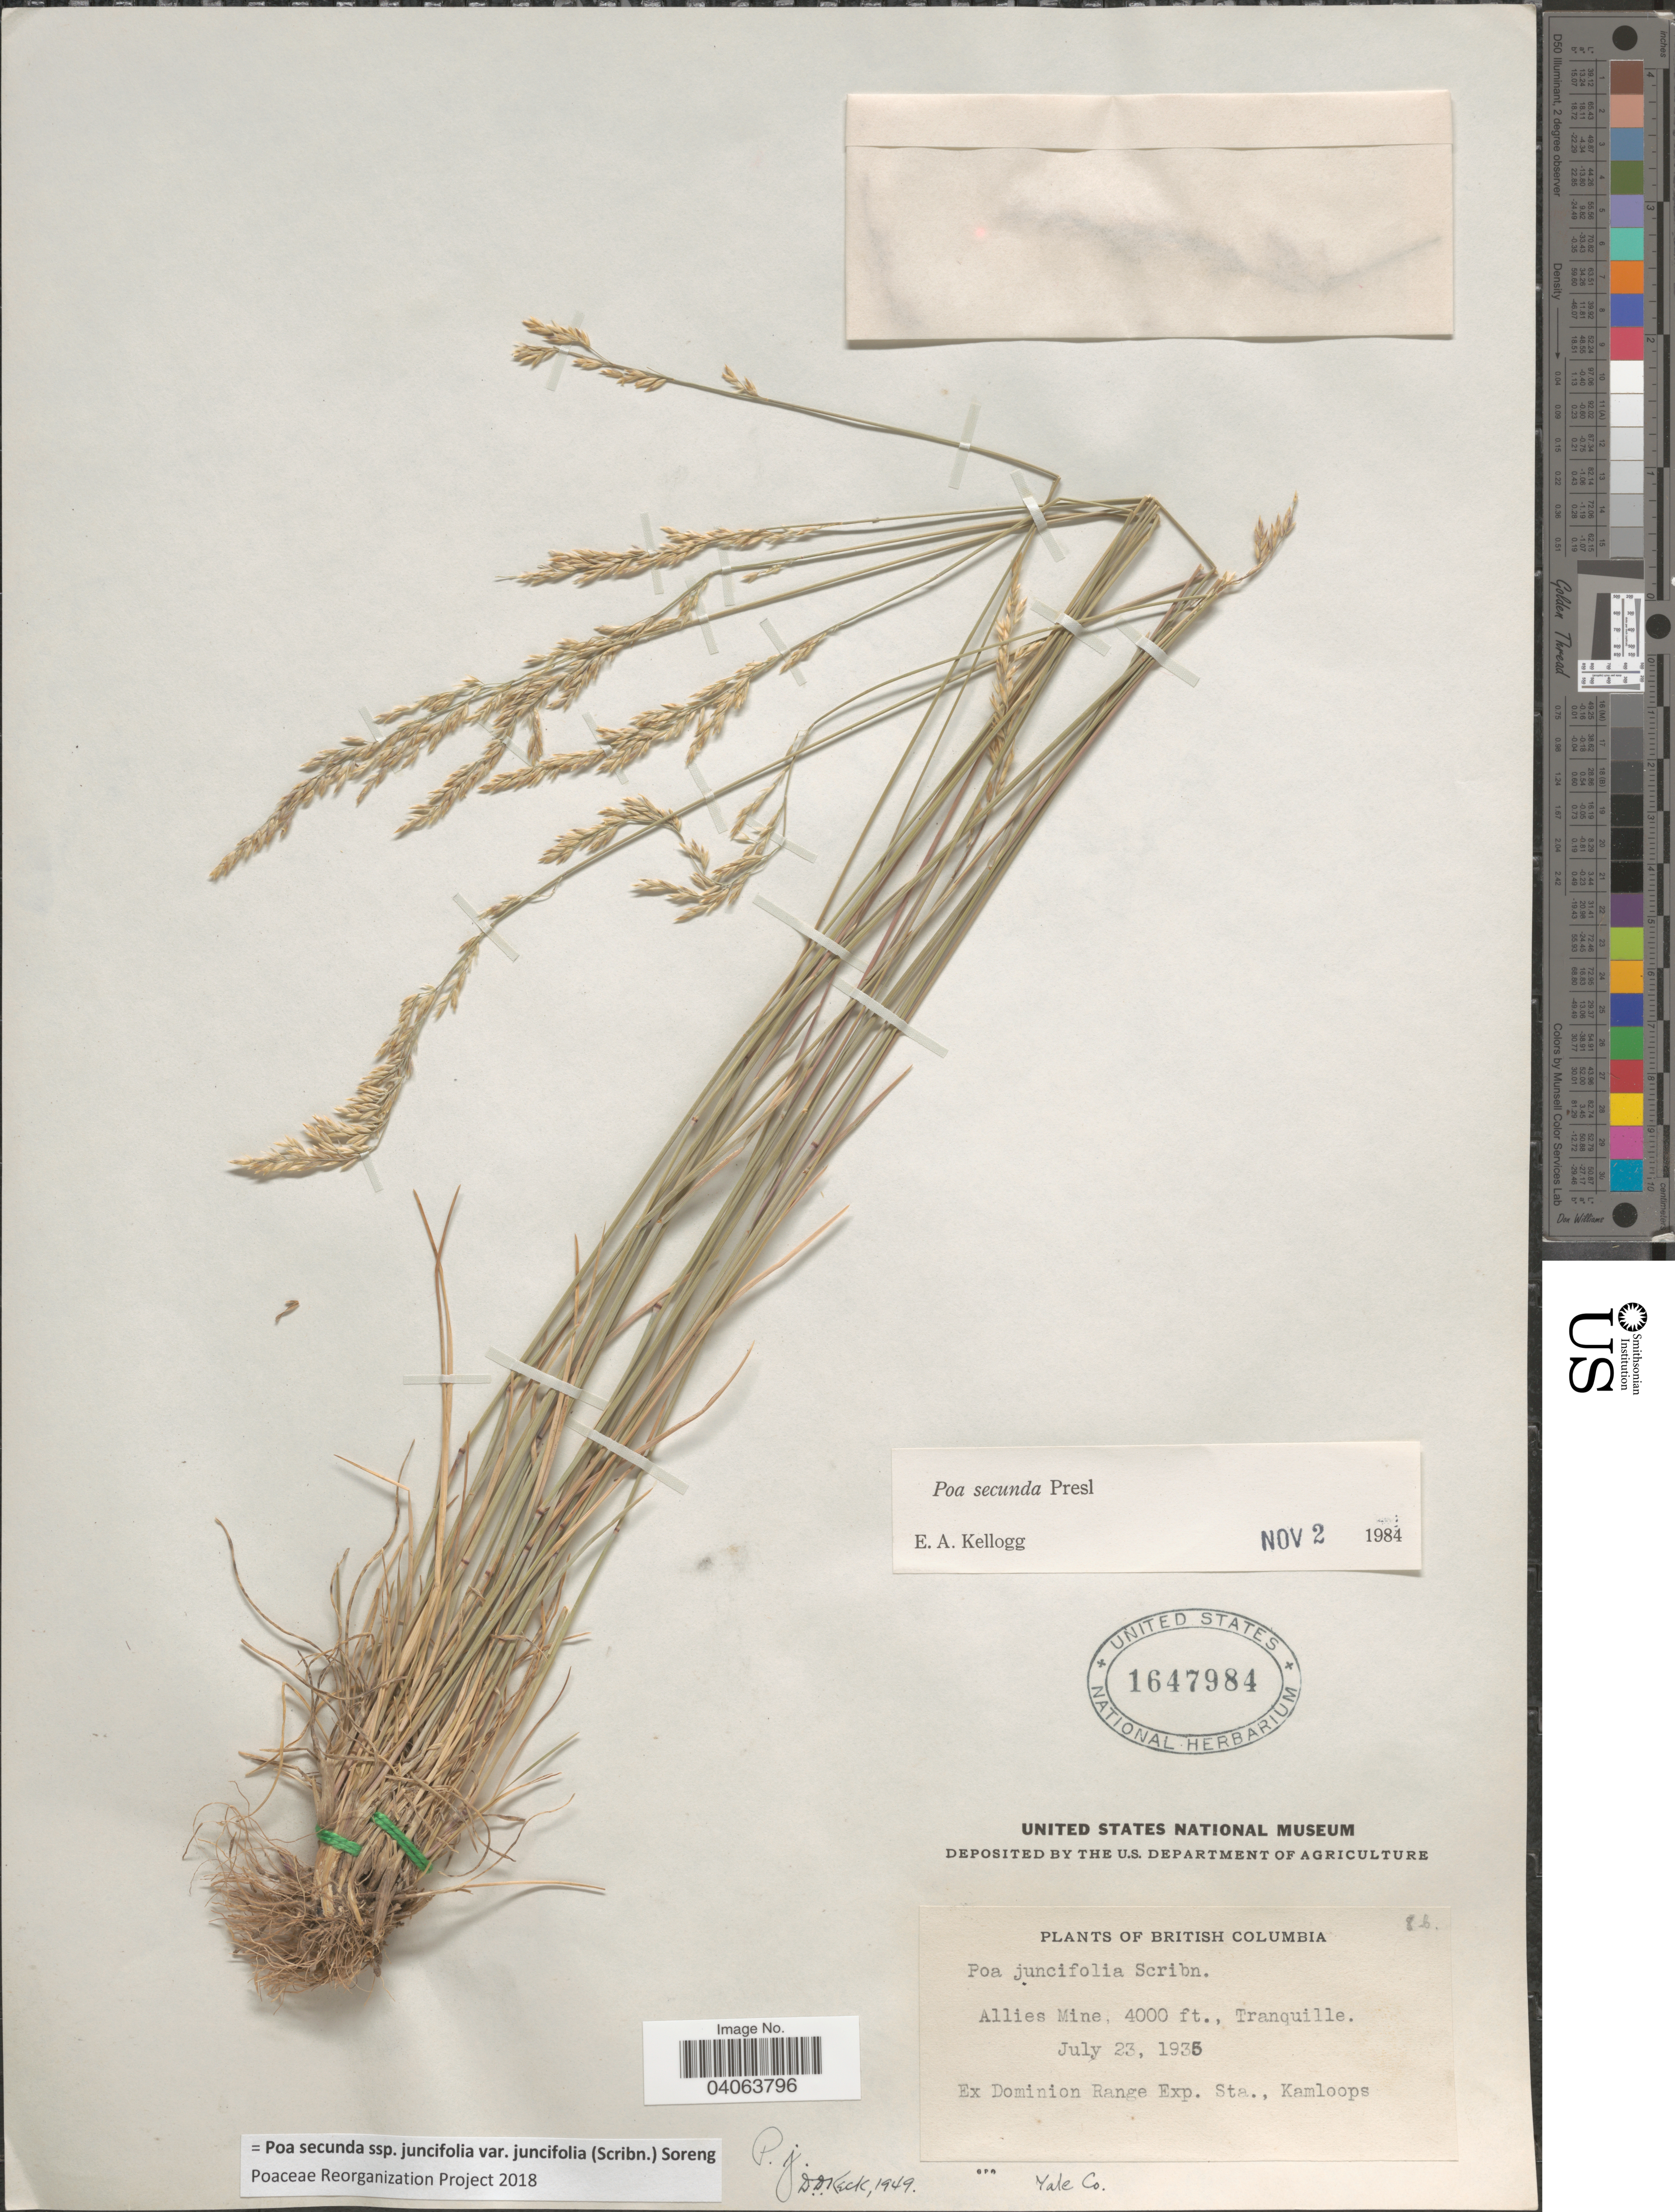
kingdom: Plantae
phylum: Tracheophyta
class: Liliopsida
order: Poales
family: Poaceae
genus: Poa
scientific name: Poa secunda subsp. juncifolia var. juncifolia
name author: (Scribn.) Soreng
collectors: Ex Dominion Range Exp. Station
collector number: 8b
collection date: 1935-07-23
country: Canada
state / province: British Columbia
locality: Allies Mine, Tranquille. Yale Co.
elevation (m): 1219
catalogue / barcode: US 1647984